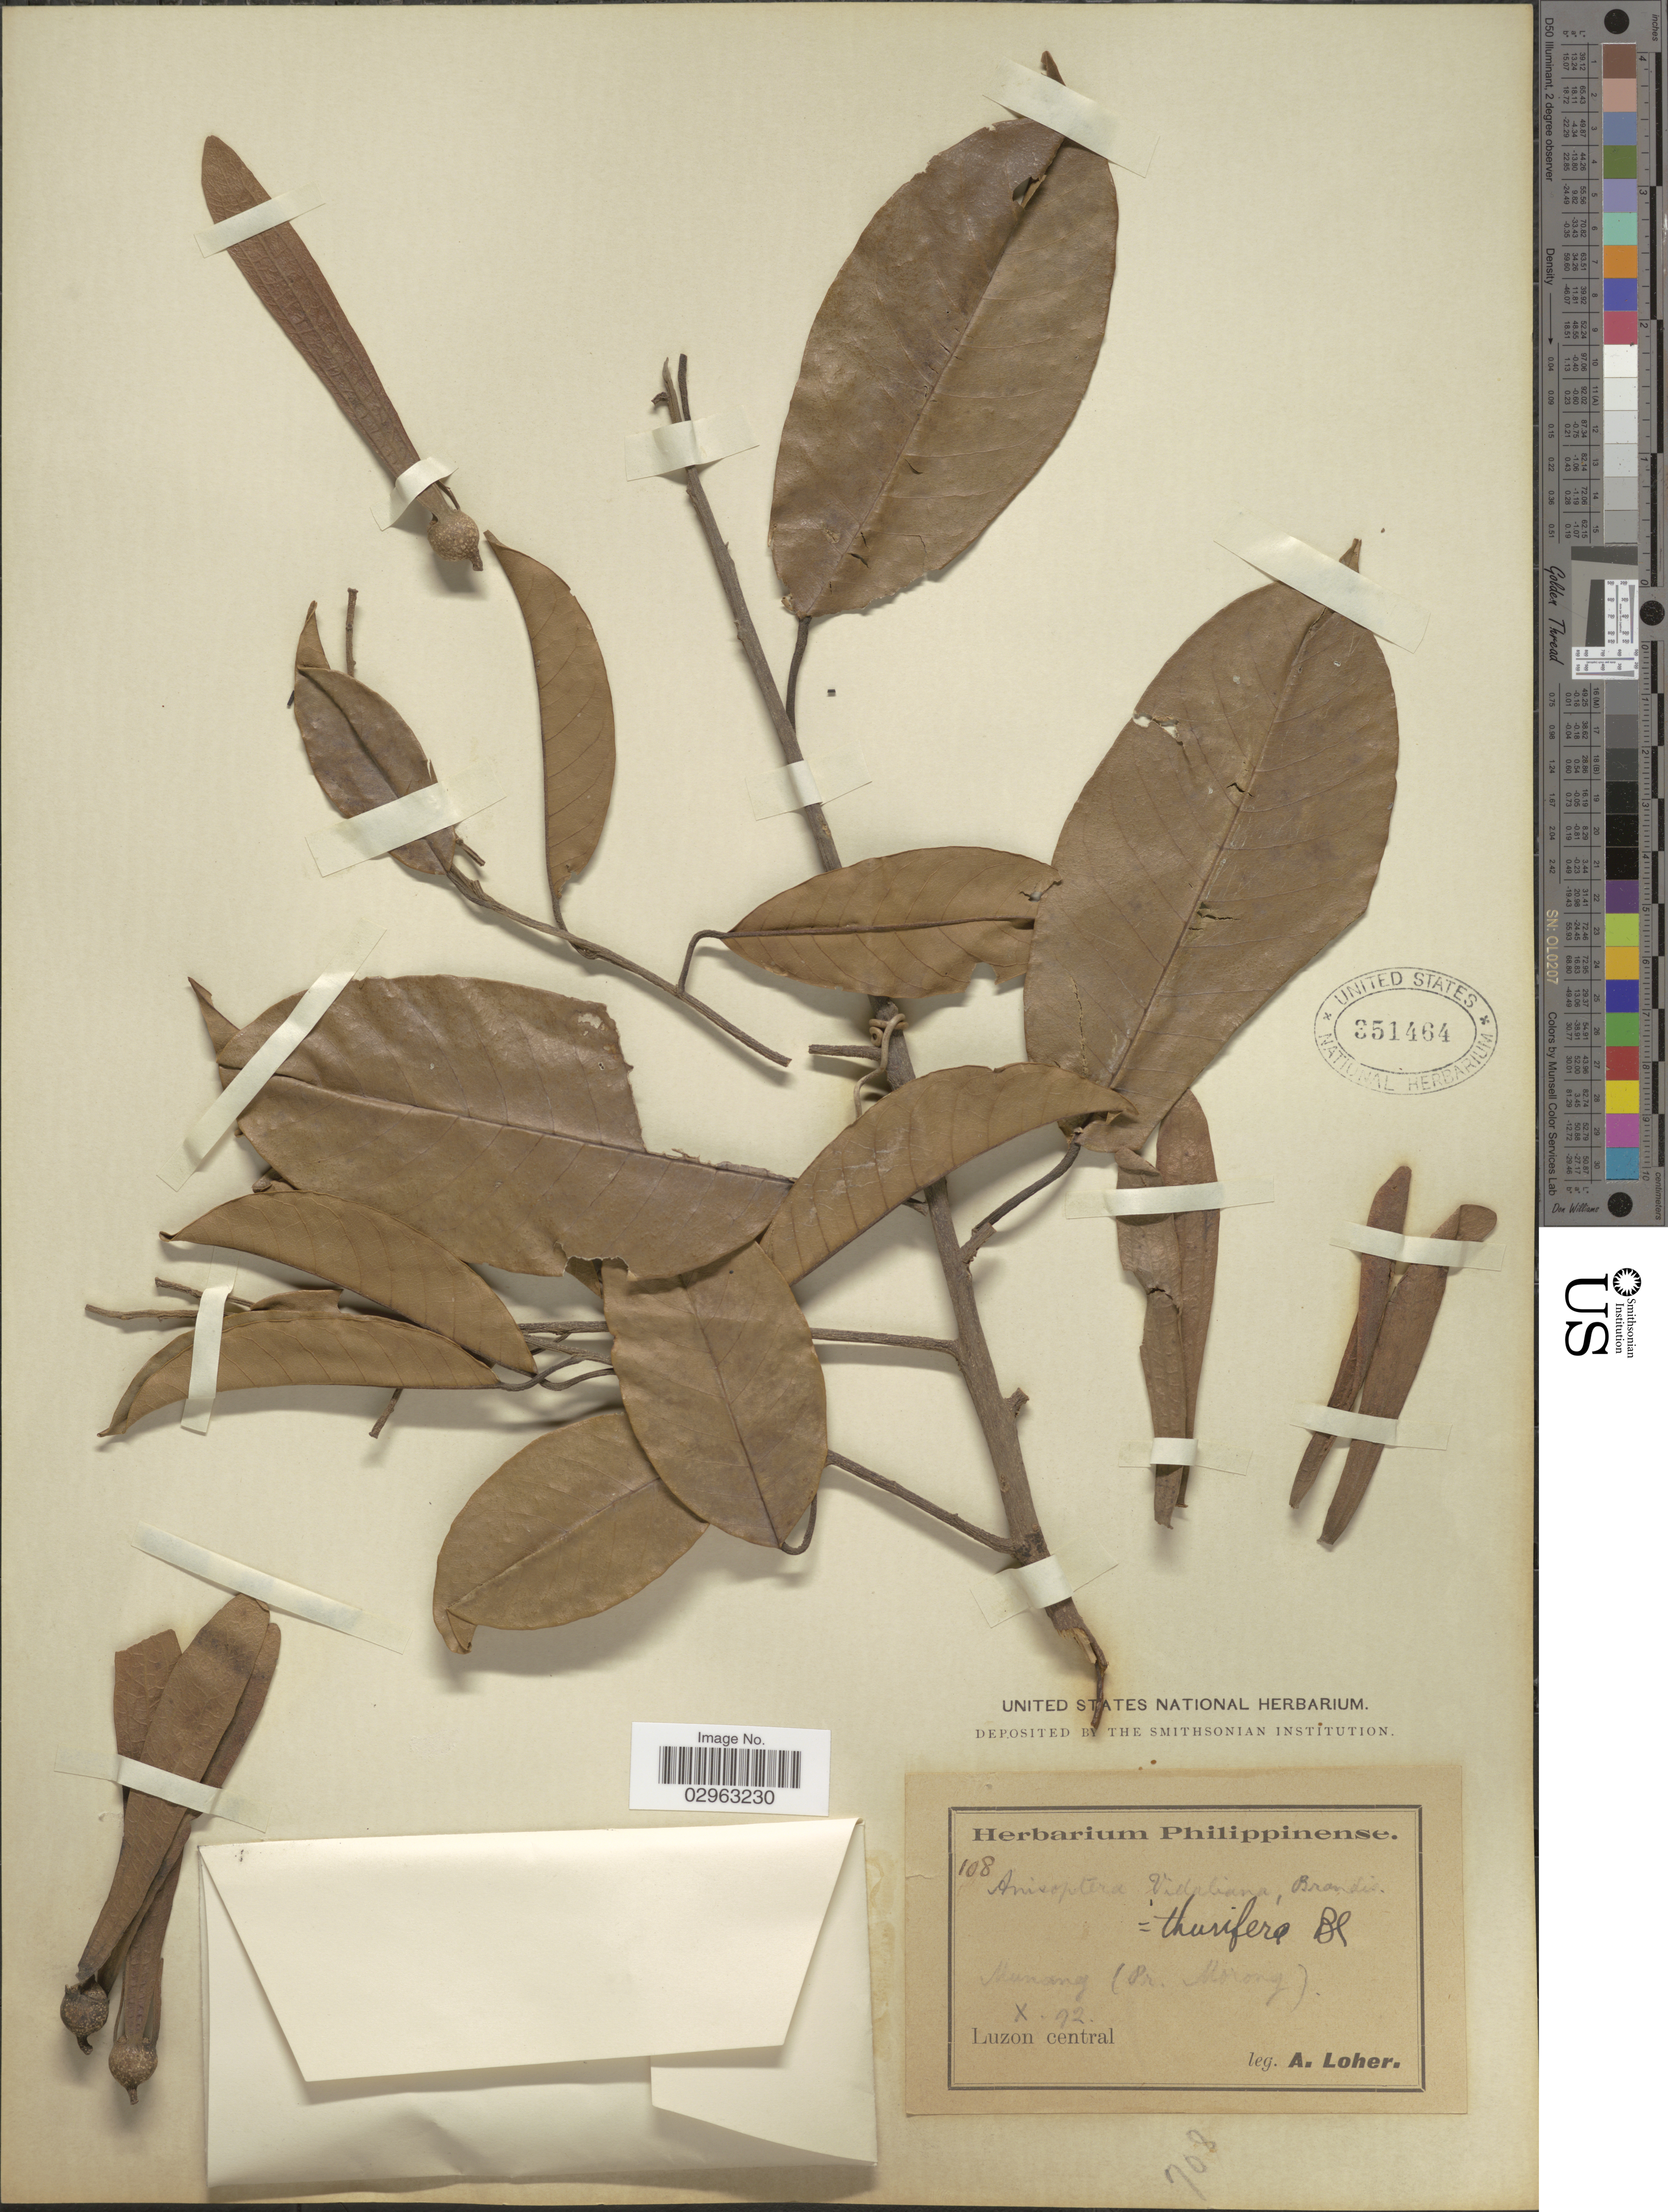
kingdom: Plantae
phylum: Tracheophyta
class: Magnoliopsida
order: Malvales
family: Dipterocarpaceae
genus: Anisoptera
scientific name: Anisoptera thurifera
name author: (Blanco) Blume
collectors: A. Loher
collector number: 108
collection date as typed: Transcribed d/m/y: /10/92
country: Philippines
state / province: Central Luzon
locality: Luzon Central, Morong (Pr. Morong).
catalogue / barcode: US 351464